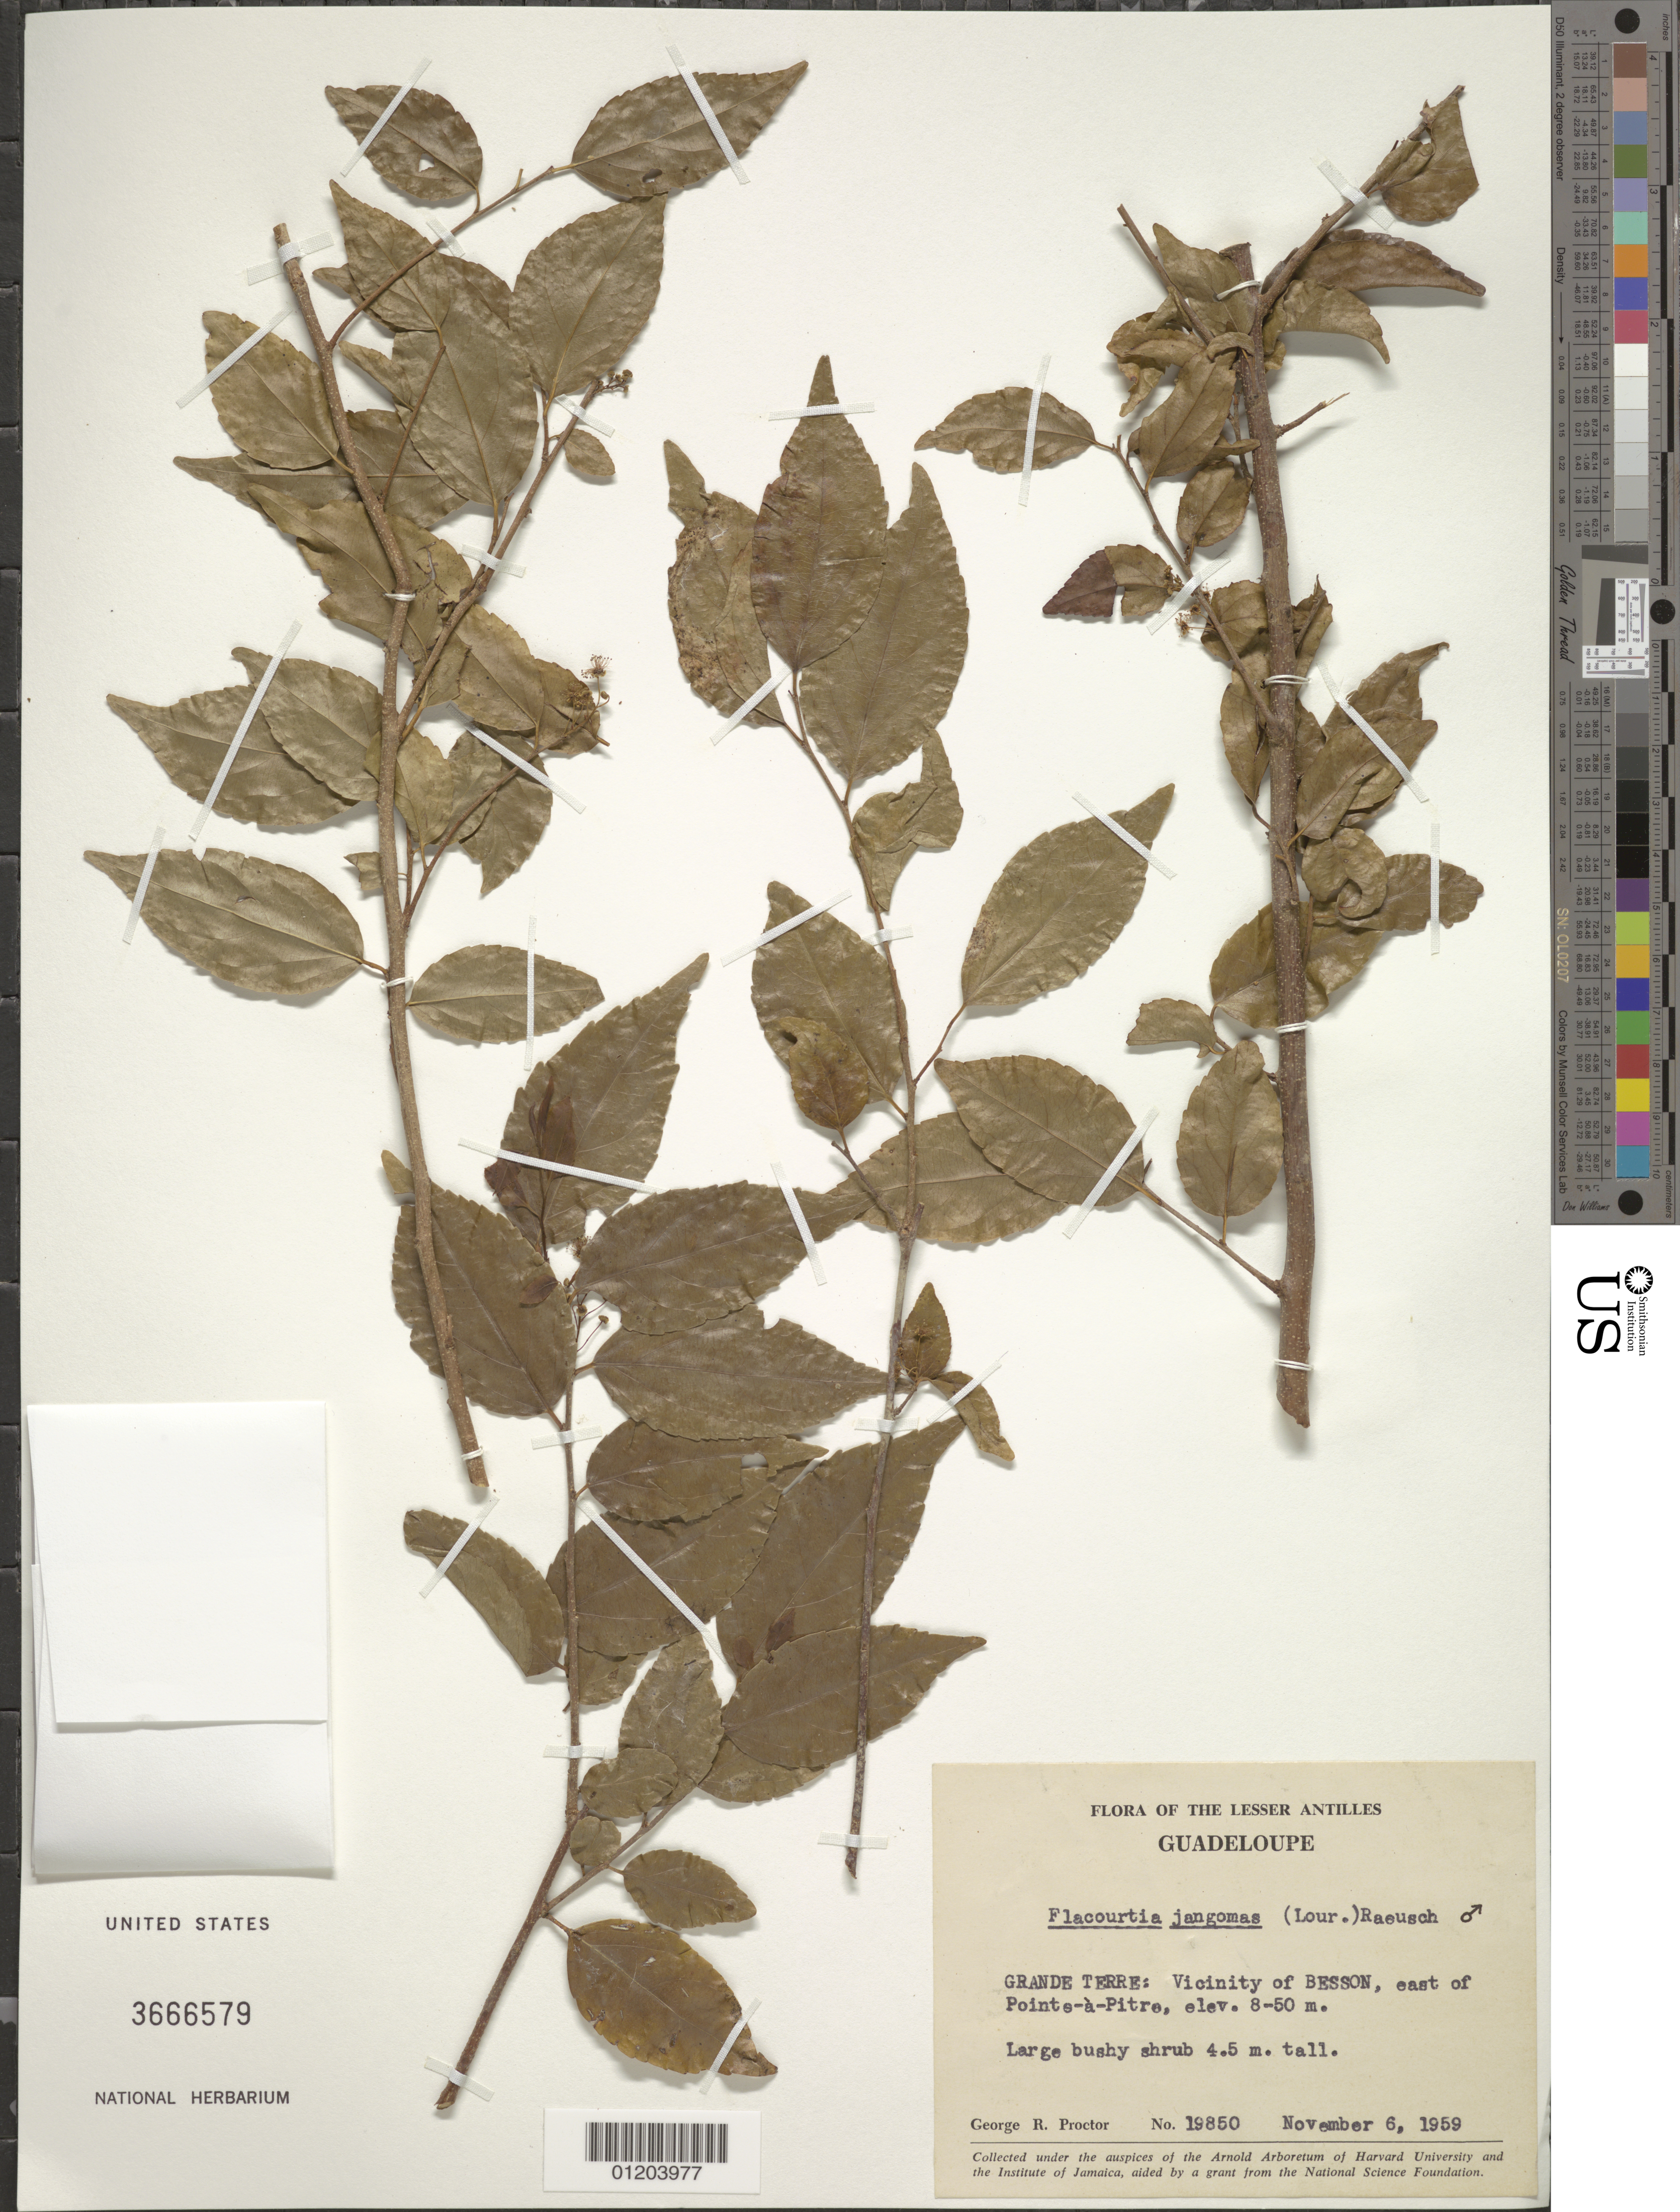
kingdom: Plantae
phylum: Tracheophyta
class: Magnoliopsida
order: Malpighiales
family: Salicaceae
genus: Flacourtia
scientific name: Flacourtia jangomas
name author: (Lour.) Raeusch.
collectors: G. R. Proctor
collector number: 19850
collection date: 1959-11-06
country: Guadeloupe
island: Basse-Terre I.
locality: Besson, vicinity; E of Pointe-à-Pitre.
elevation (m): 2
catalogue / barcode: US 3666579